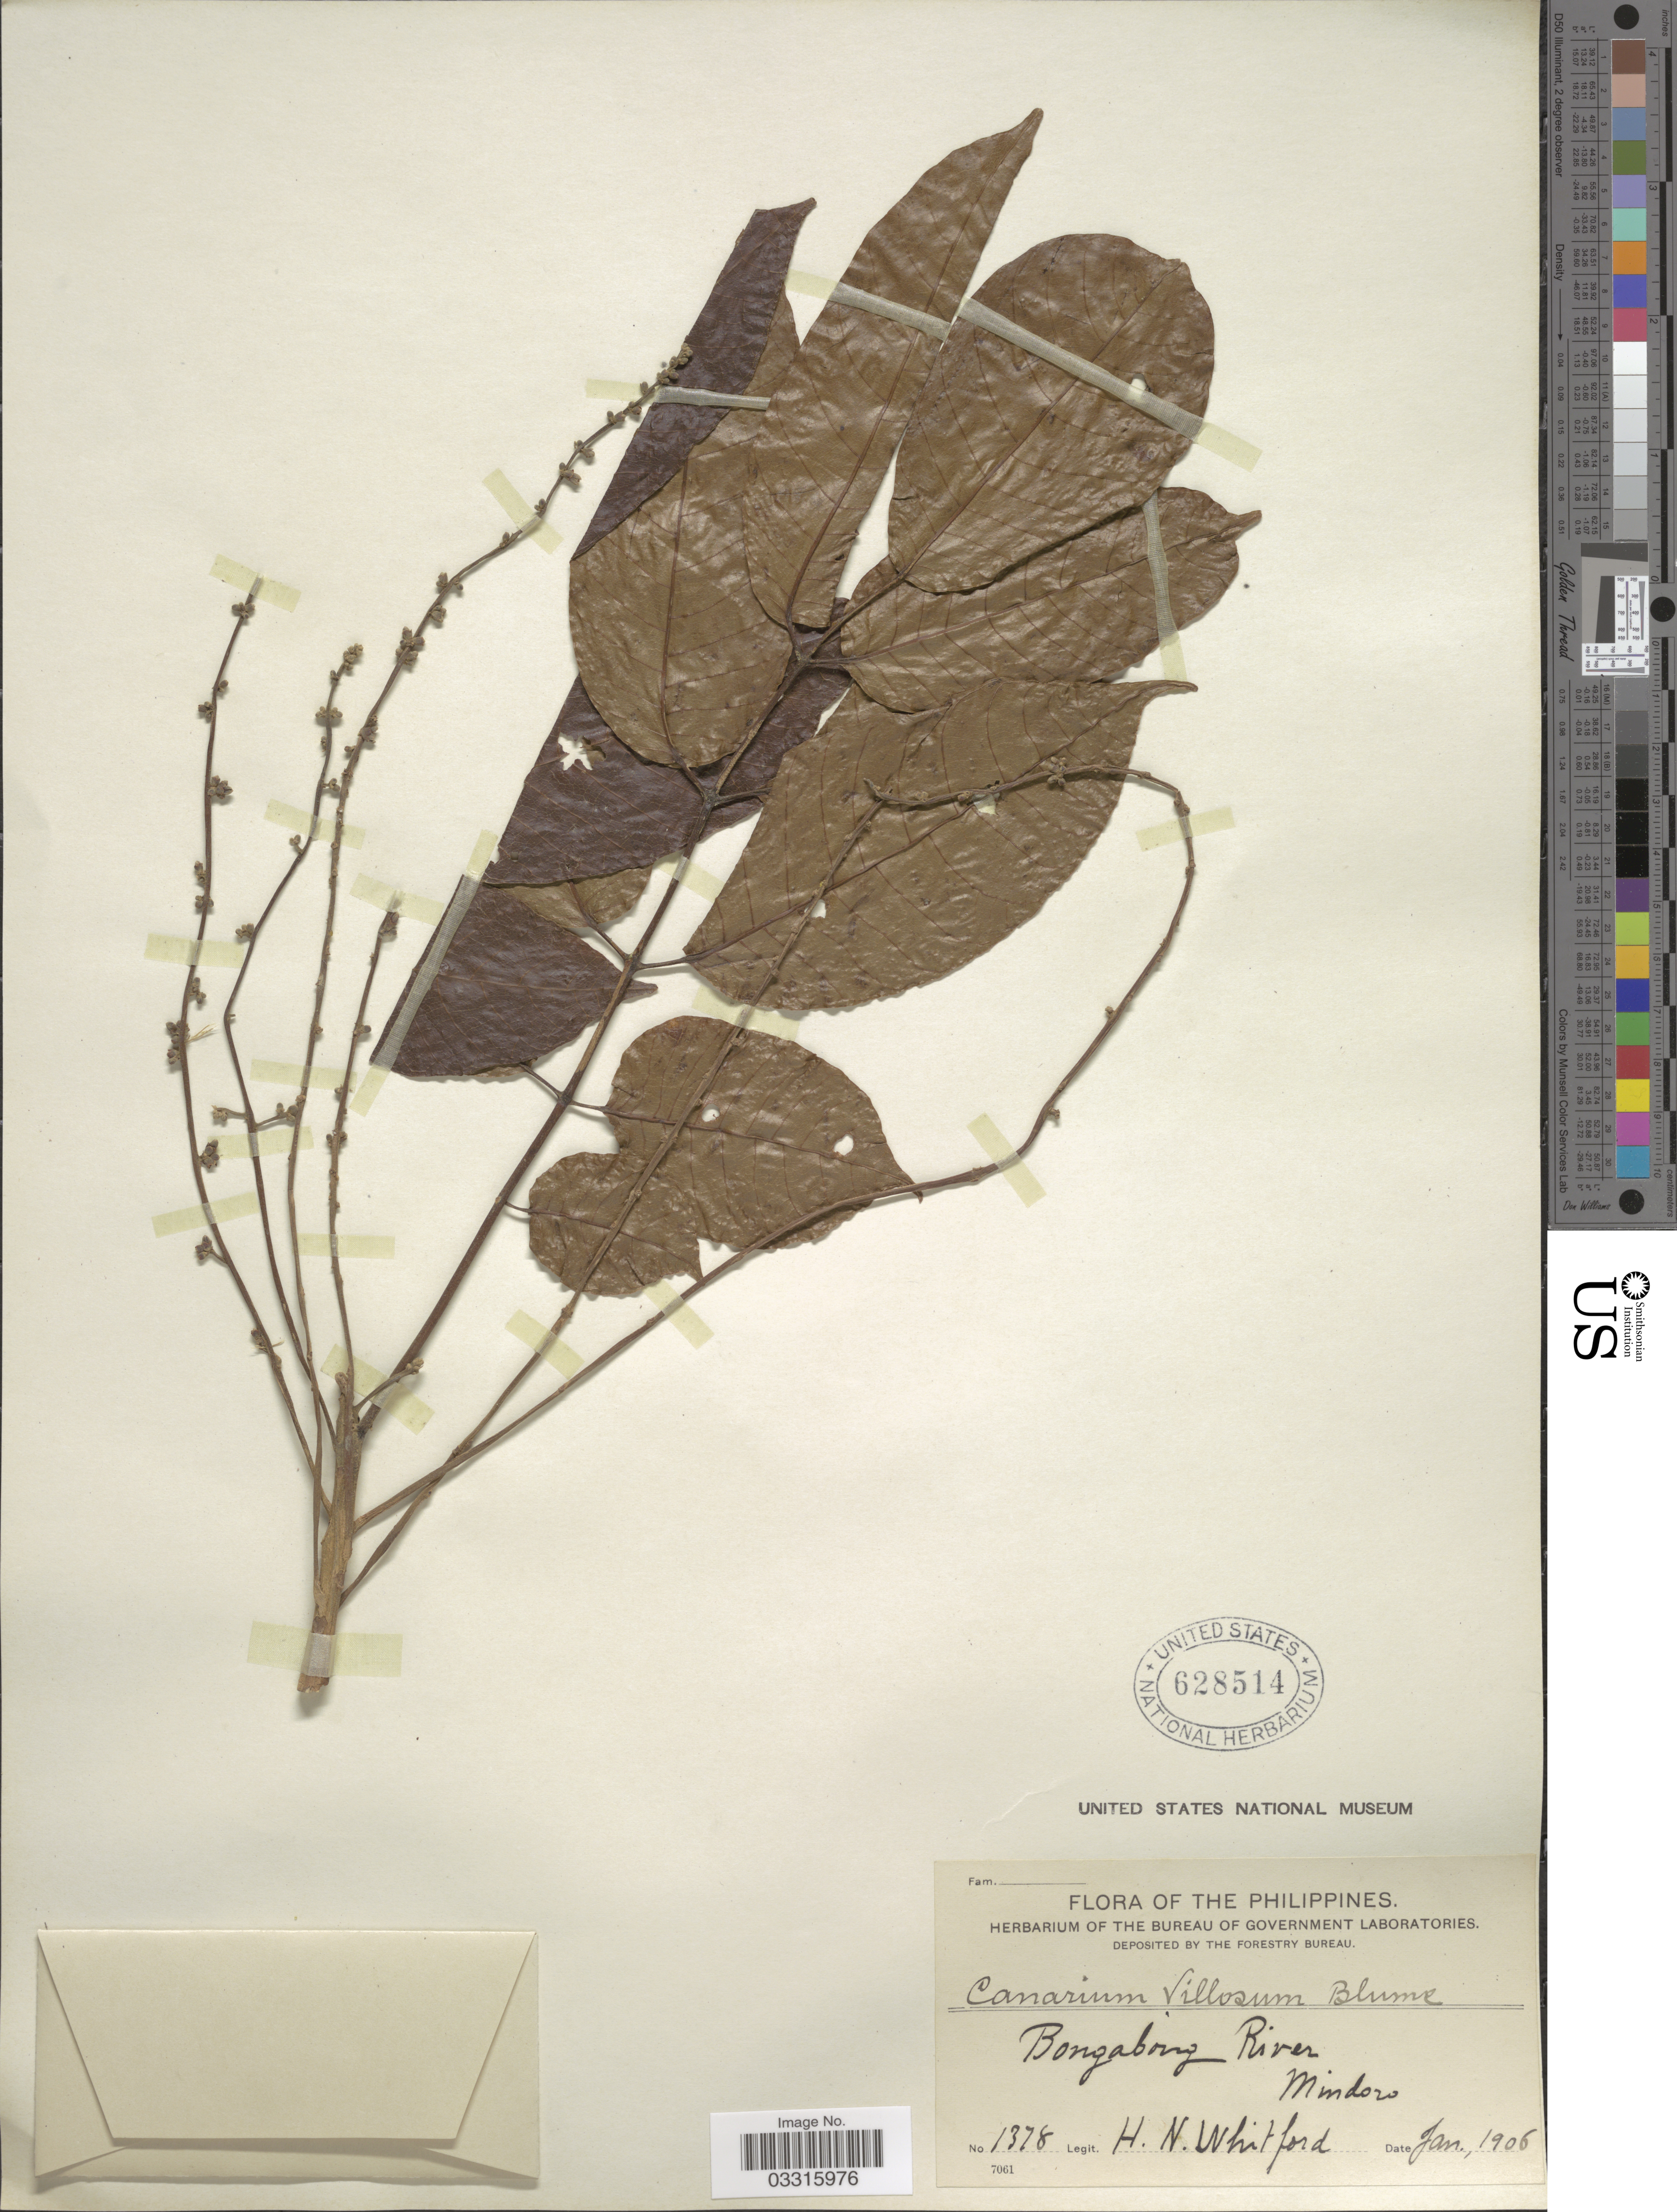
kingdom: Plantae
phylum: Tracheophyta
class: Magnoliopsida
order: Sapindales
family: Burseraceae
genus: Canarium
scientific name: Canarium asperum subsp. asperum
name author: Benth.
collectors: H. N. Whitford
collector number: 1378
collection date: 1906-01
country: Philippines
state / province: Mimaropa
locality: Bongabong River, Mindoro.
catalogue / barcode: US 628514